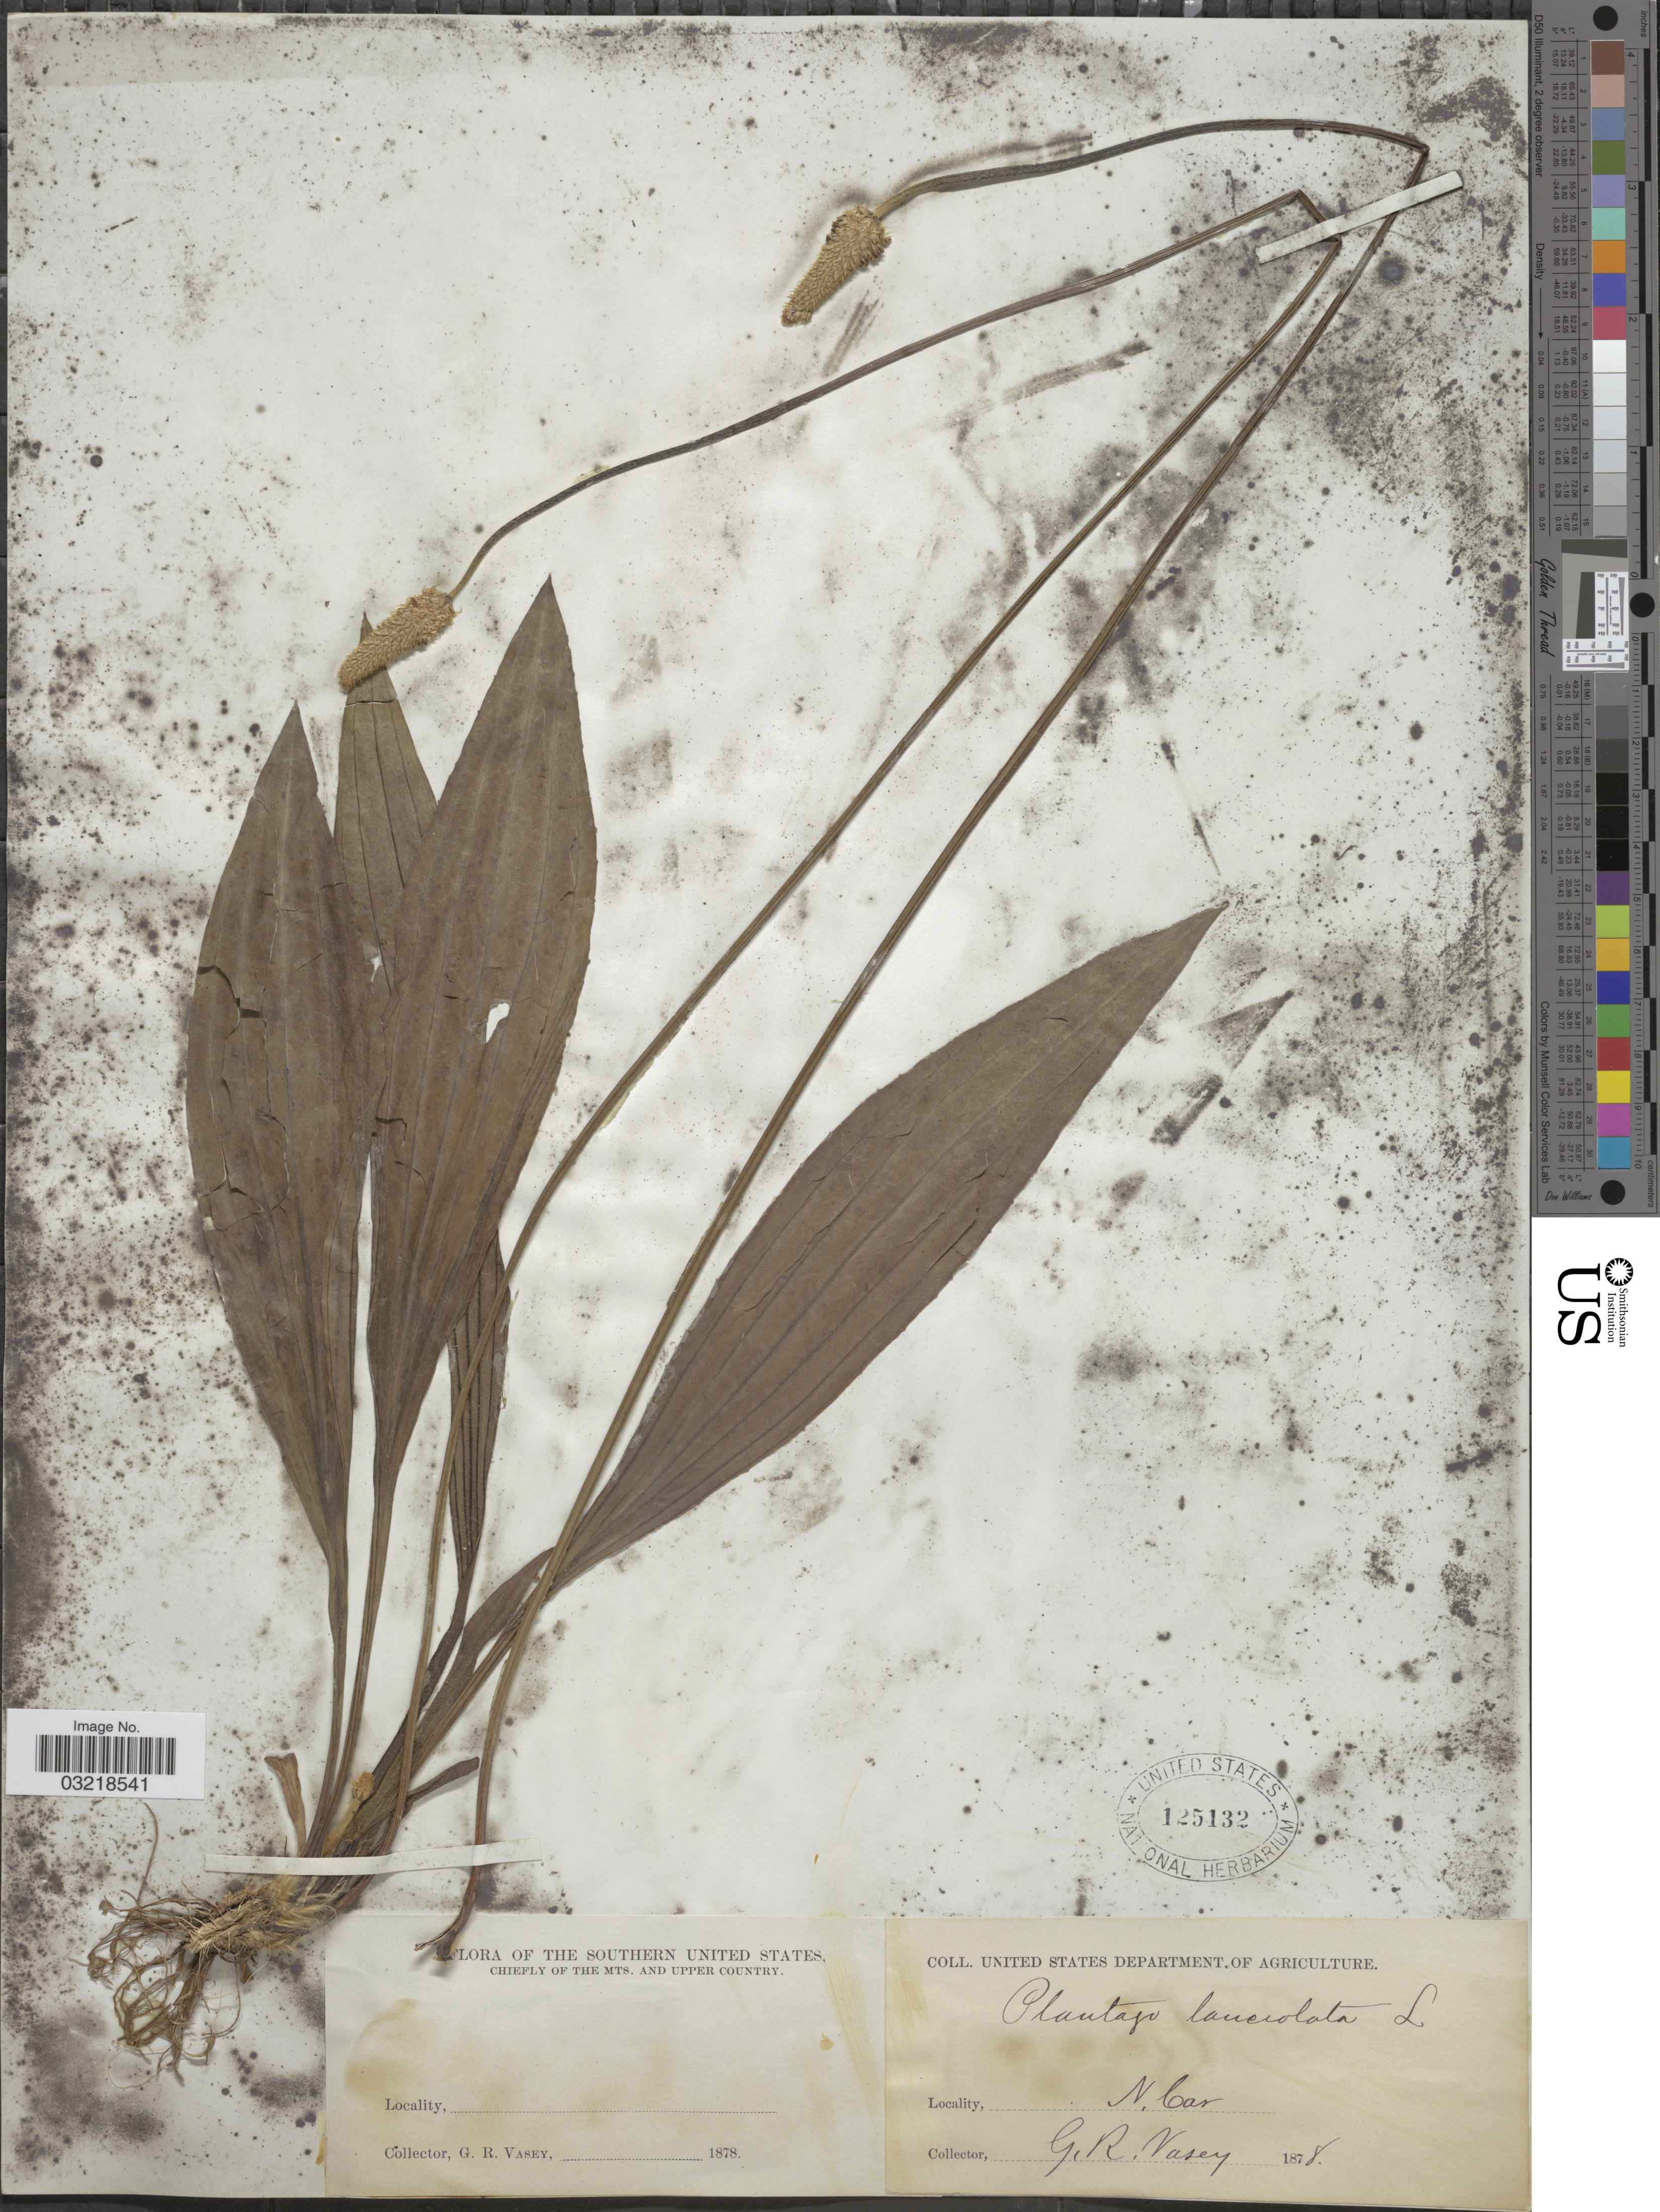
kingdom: Plantae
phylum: Tracheophyta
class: Magnoliopsida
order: Lamiales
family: Plantaginaceae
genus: Plantago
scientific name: Plantago lanceolata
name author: L.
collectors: G. R. Vasey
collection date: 1878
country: United States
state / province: North Carolina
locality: Southern United States. Chiefly of the Mts. and Upper Country.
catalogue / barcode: US 125132